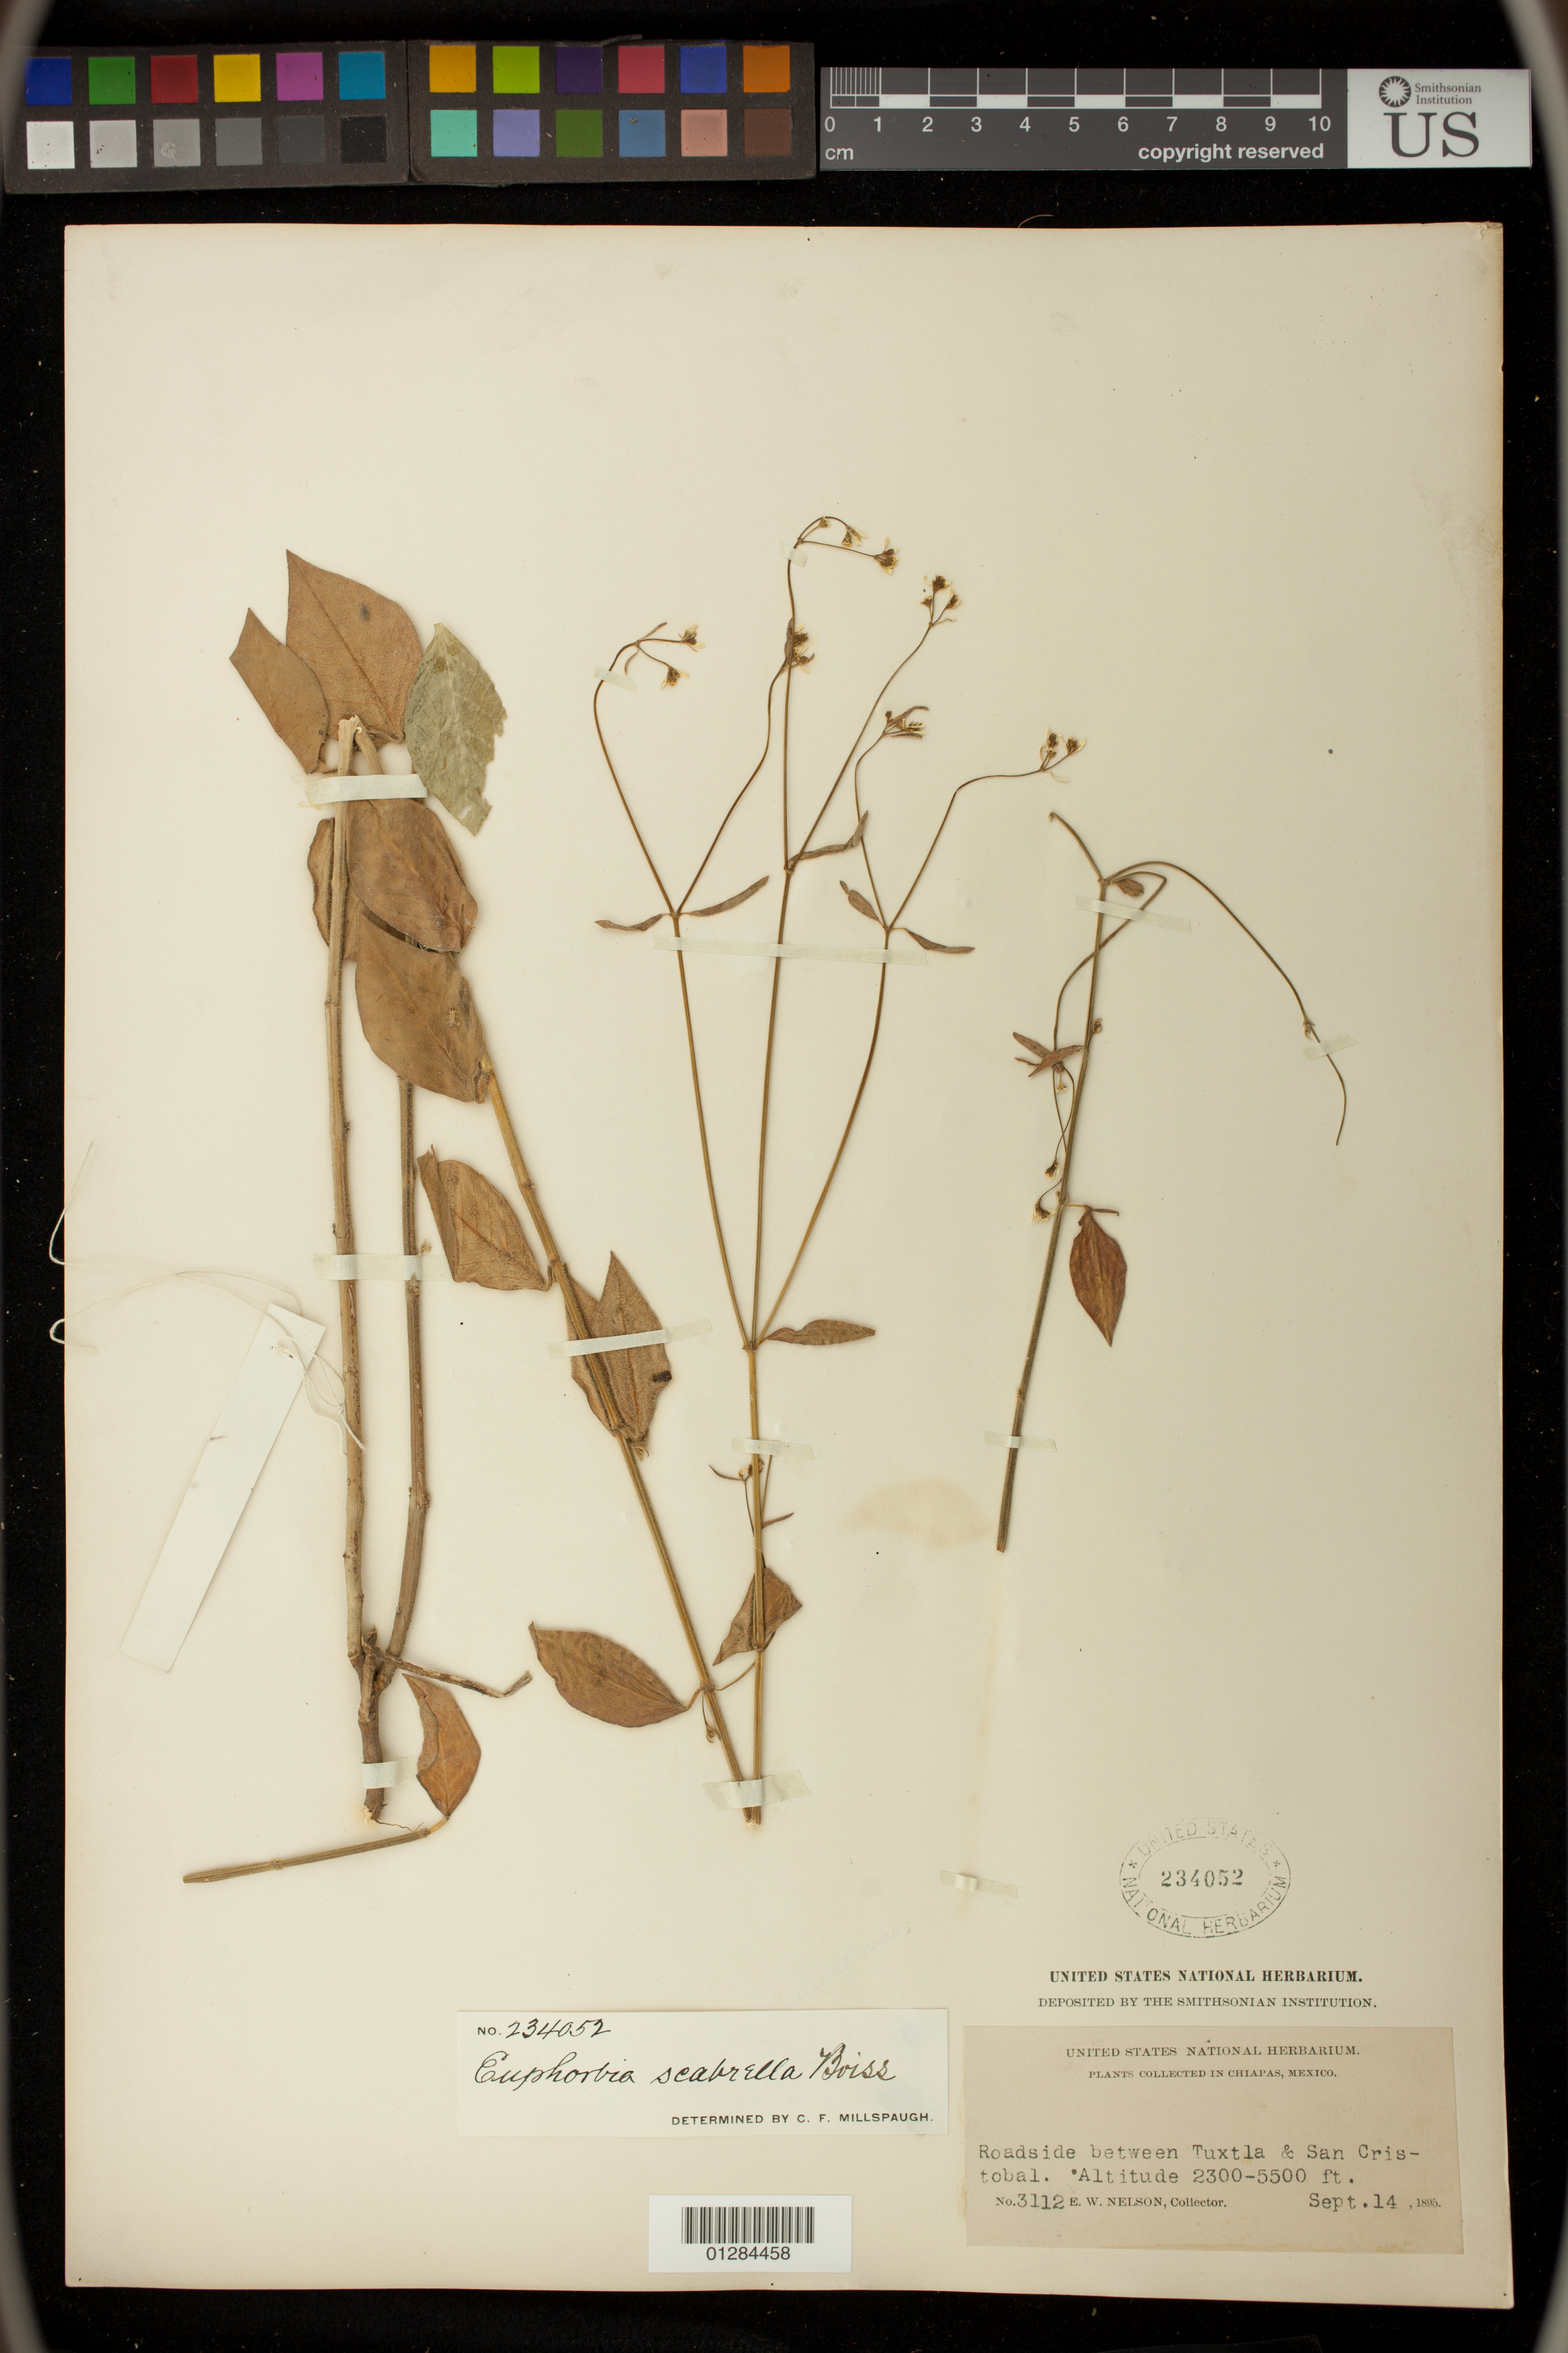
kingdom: Plantae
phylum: Tracheophyta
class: Magnoliopsida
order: Malpighiales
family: Euphorbiaceae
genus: Euphorbia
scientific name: Euphorbia triphylla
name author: (Klotzsch & Garcke) Oudejans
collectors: E. W. Nelson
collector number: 3112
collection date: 1895-09-14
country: Mexico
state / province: Chiapas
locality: between Tuxtla & San Cristobal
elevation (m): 701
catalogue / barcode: US 234052